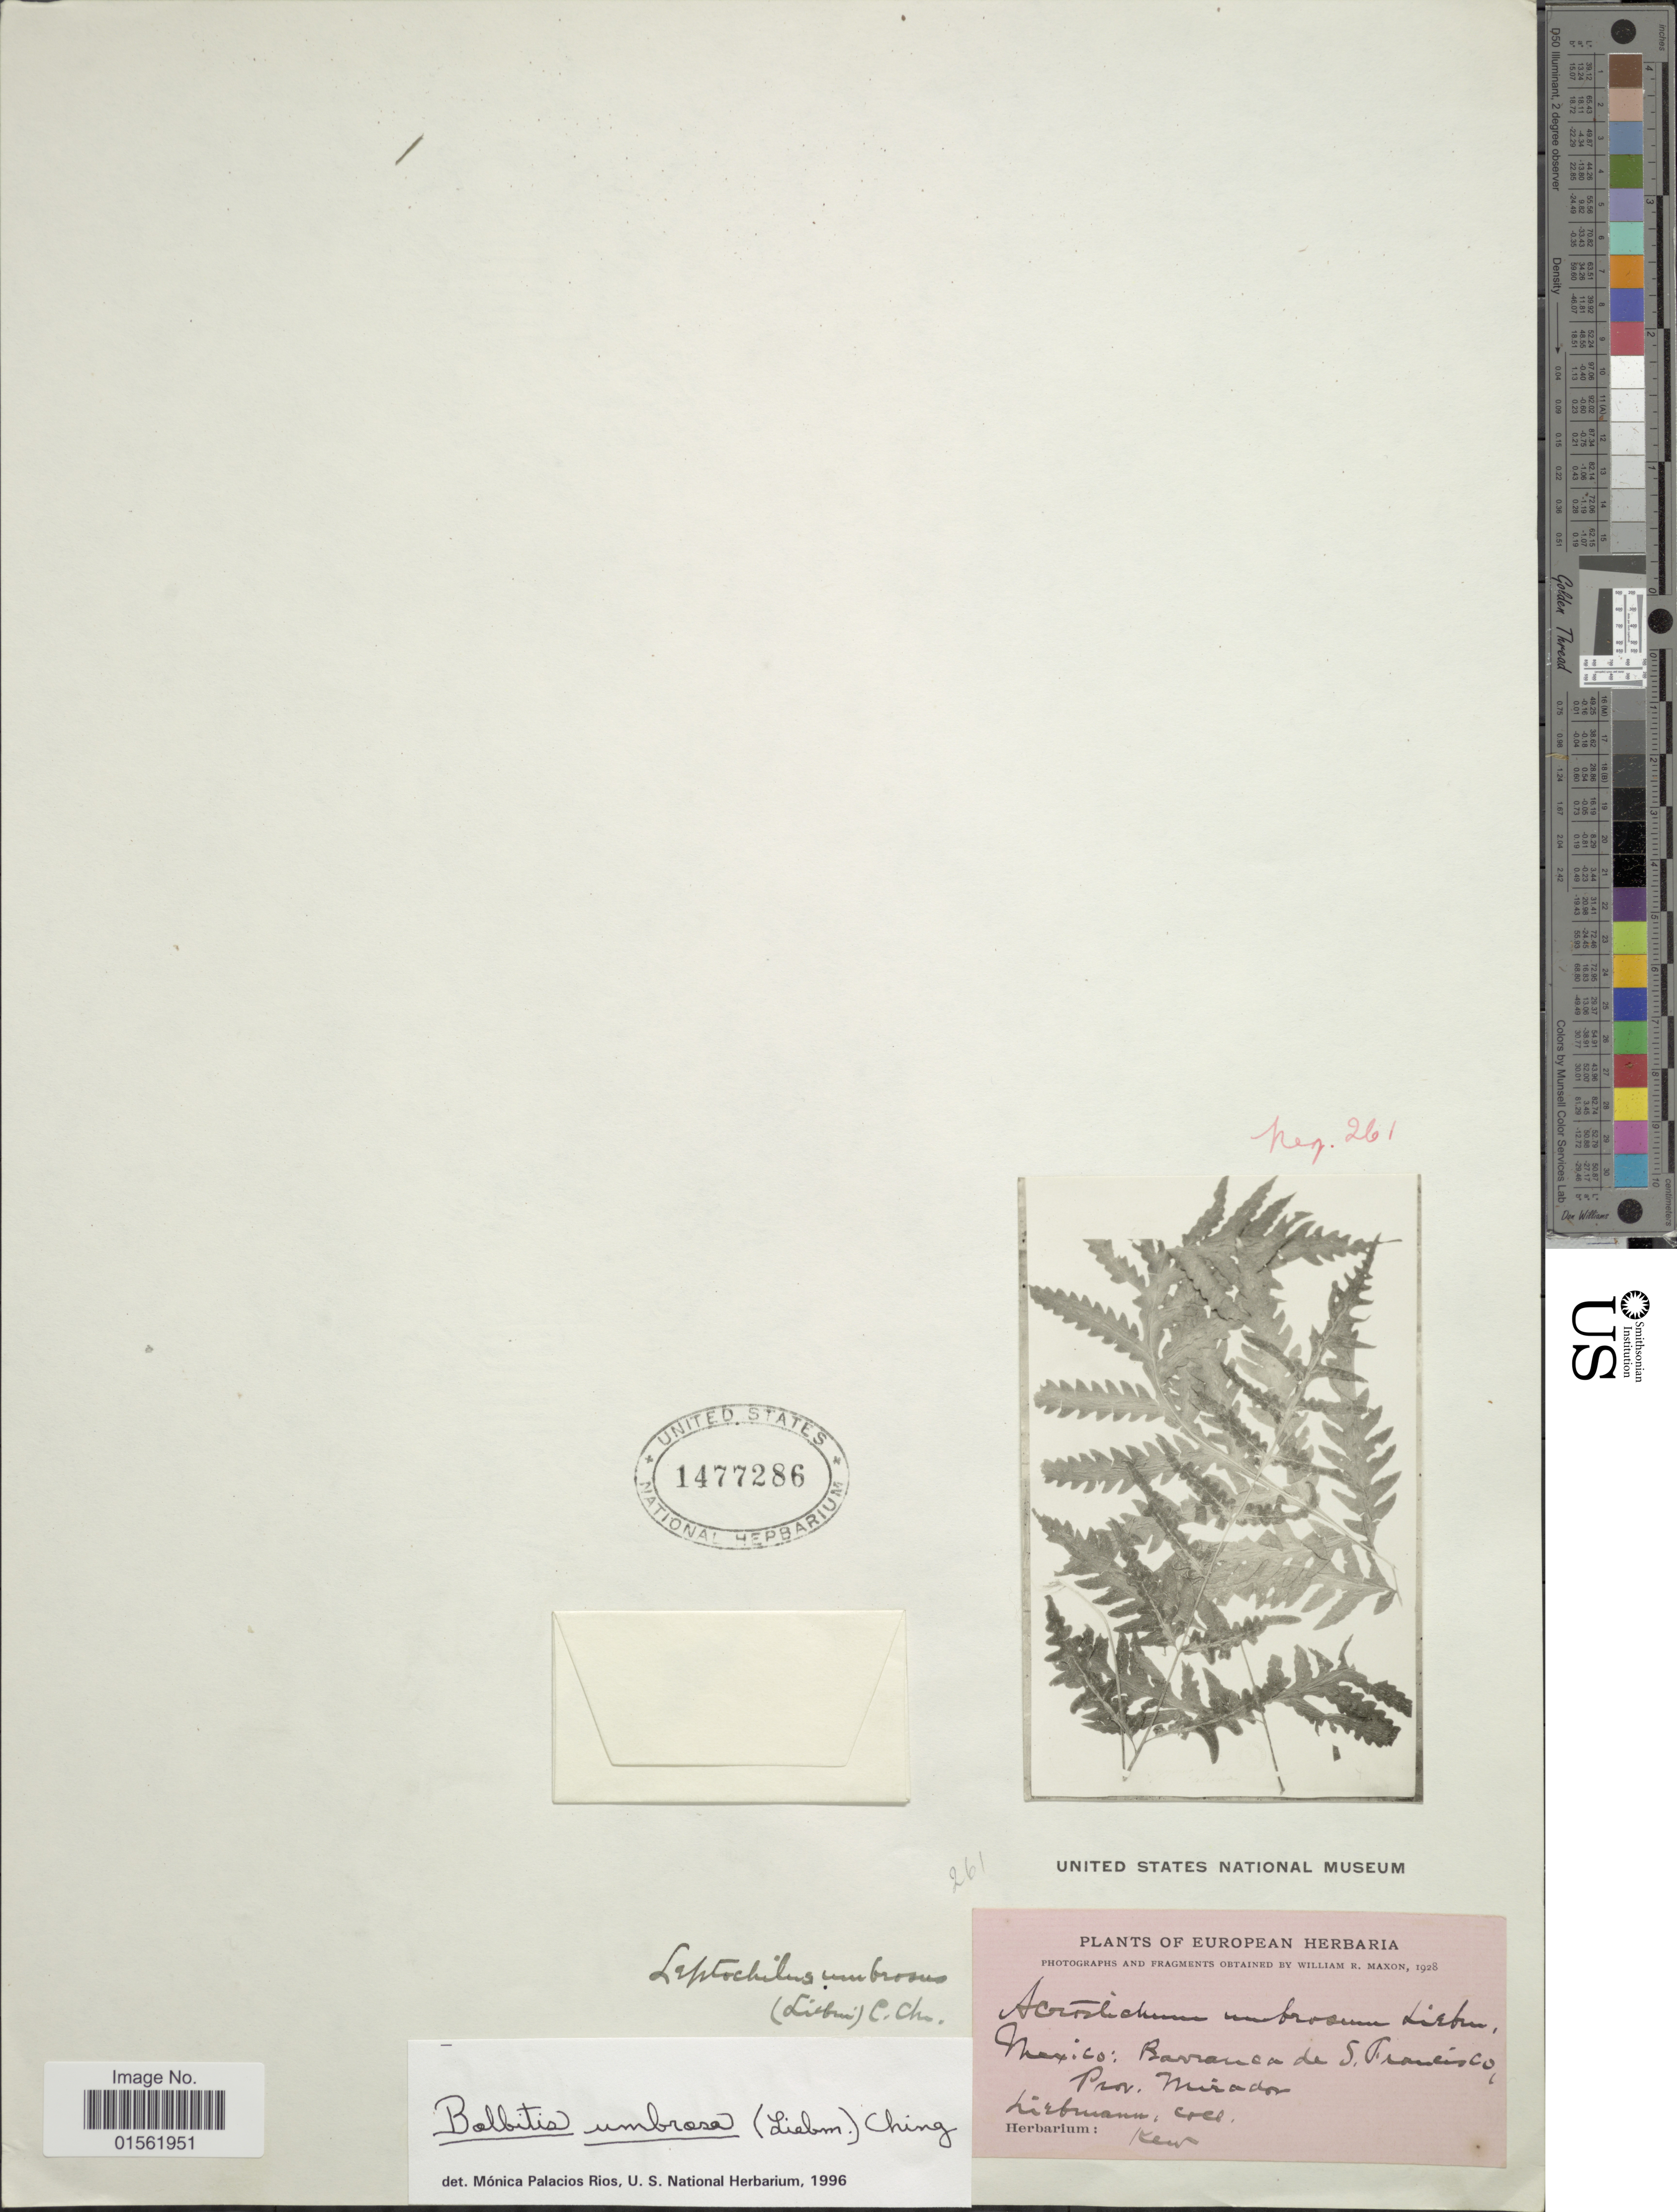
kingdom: Plantae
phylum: Tracheophyta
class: Polypodiopsida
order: Polypodiales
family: Dryopteridaceae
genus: Bolbitis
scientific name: Bolbitis umbrosa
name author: (Liebm.) Ching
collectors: Liebmann, --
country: Mexico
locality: Barranca de S. Francisco, Prov. Mirador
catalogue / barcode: US 1477286